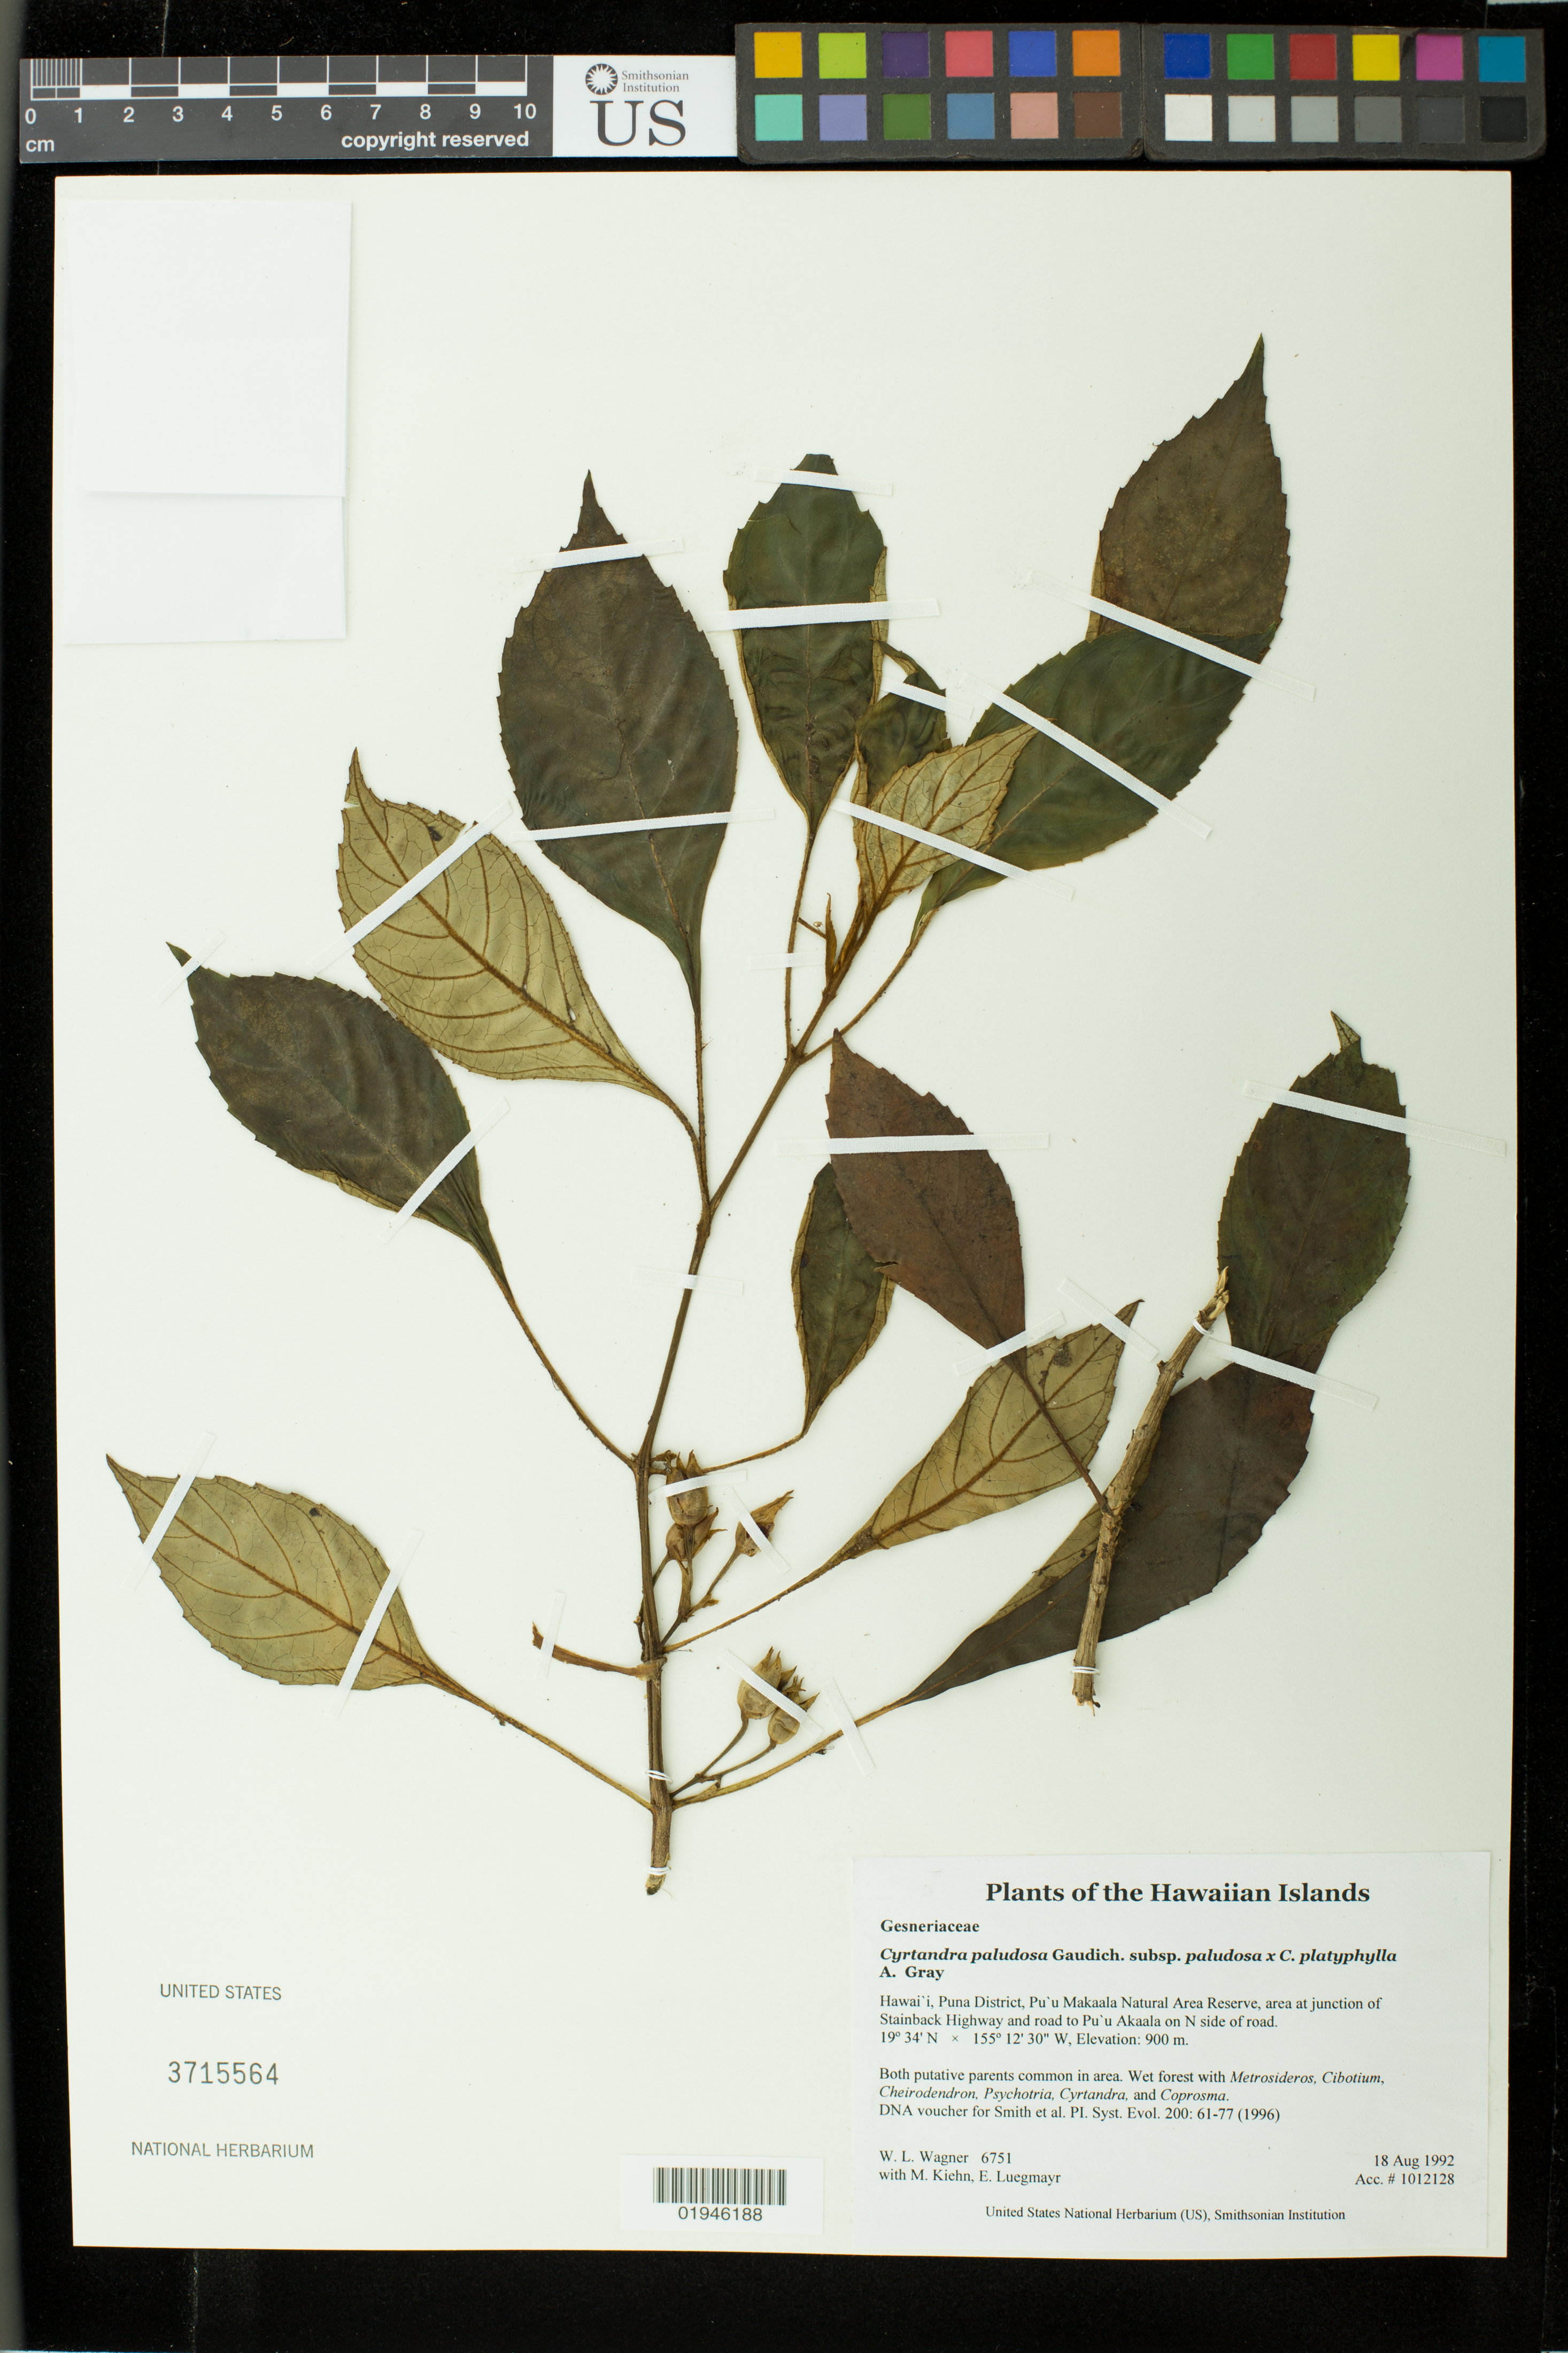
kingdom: Plantae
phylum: Tracheophyta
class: Magnoliopsida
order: Lamiales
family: Gesneriaceae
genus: Cyrtandra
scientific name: Cyrtandra paludosa subsp. paludosa x C. platyphylla A. Gray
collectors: W. L. Wagner, M. Kiehn & E. Luegmayr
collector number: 6751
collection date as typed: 18 Aug 1992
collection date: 1992-08-18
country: United States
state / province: Hawaii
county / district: Hawaii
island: Hawaii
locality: Puna District, Pu'u Makaala Natural Area Reserve, area at junction of Stainback Highway and road to Pu'u Akaala on N side of road.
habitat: Wet forest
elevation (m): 900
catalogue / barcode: US 3715564